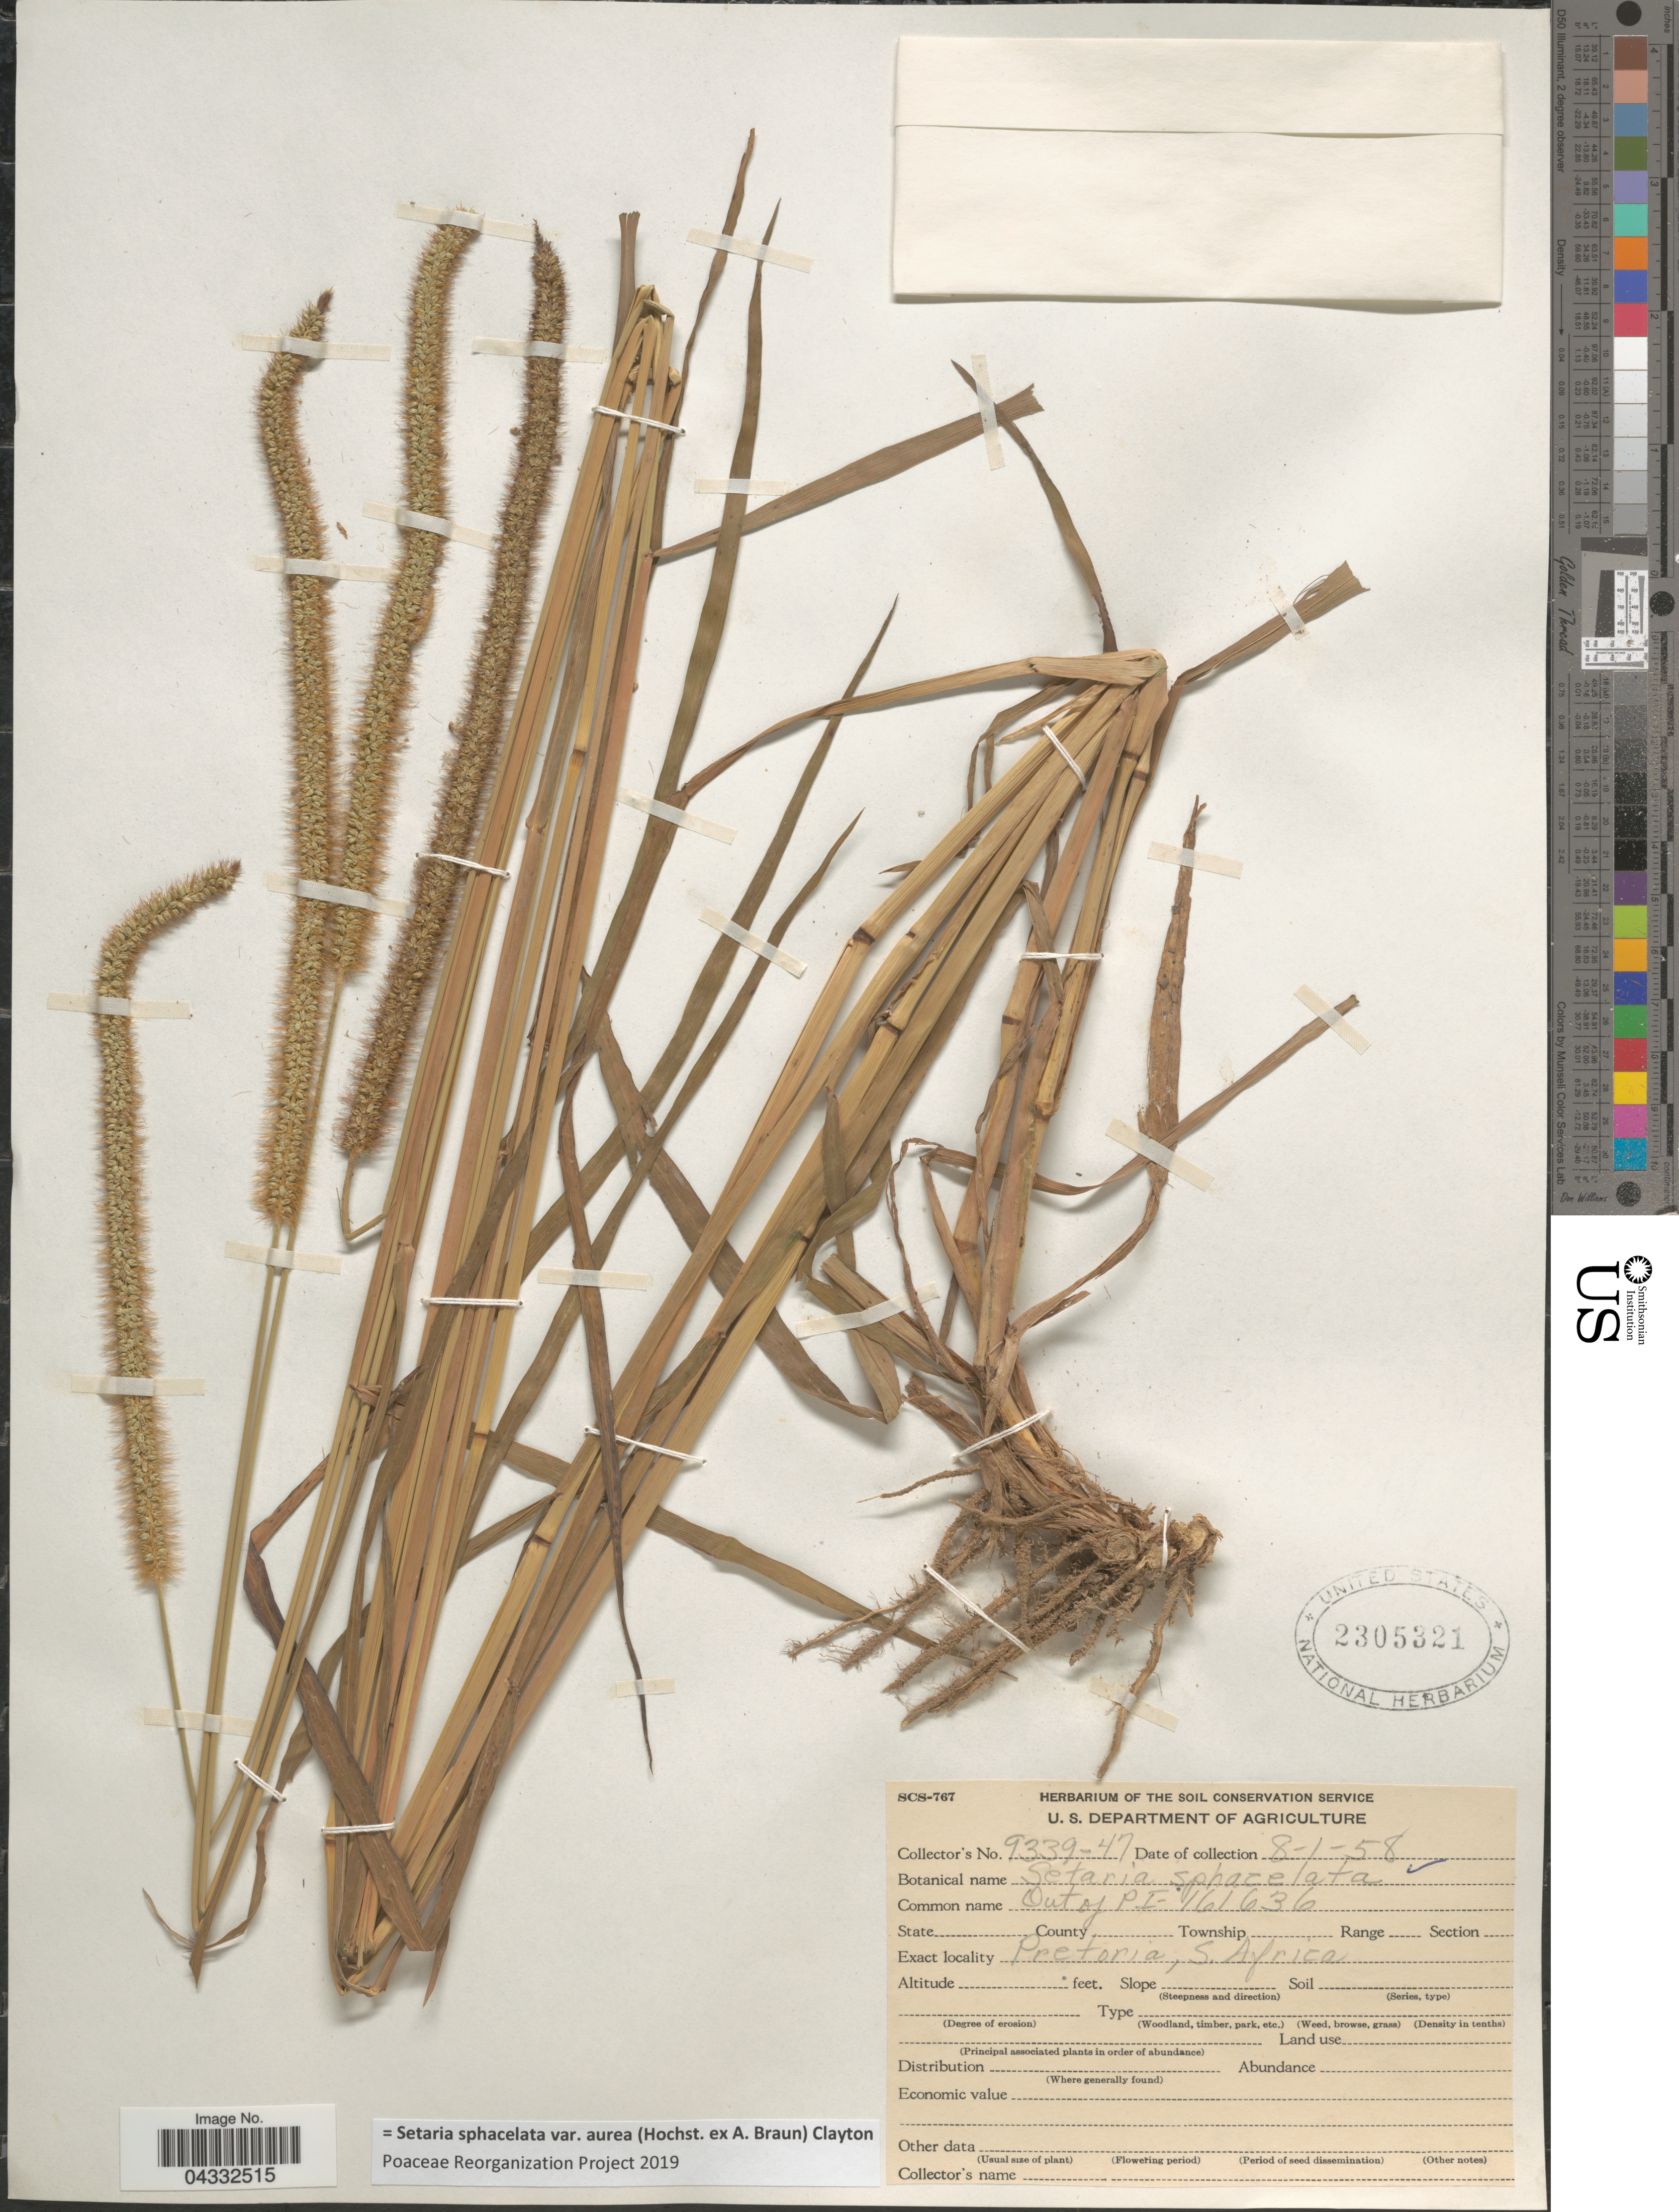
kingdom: Plantae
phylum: Tracheophyta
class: Liliopsida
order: Poales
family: Poaceae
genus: Setaria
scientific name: Setaria sphacelata var. aurea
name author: (Hochst. ex A. Braun) Clayton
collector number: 9339-47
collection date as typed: Transcribed d/m/y: 1/8/58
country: South Africa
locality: Pretoria.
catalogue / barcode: US 2305321